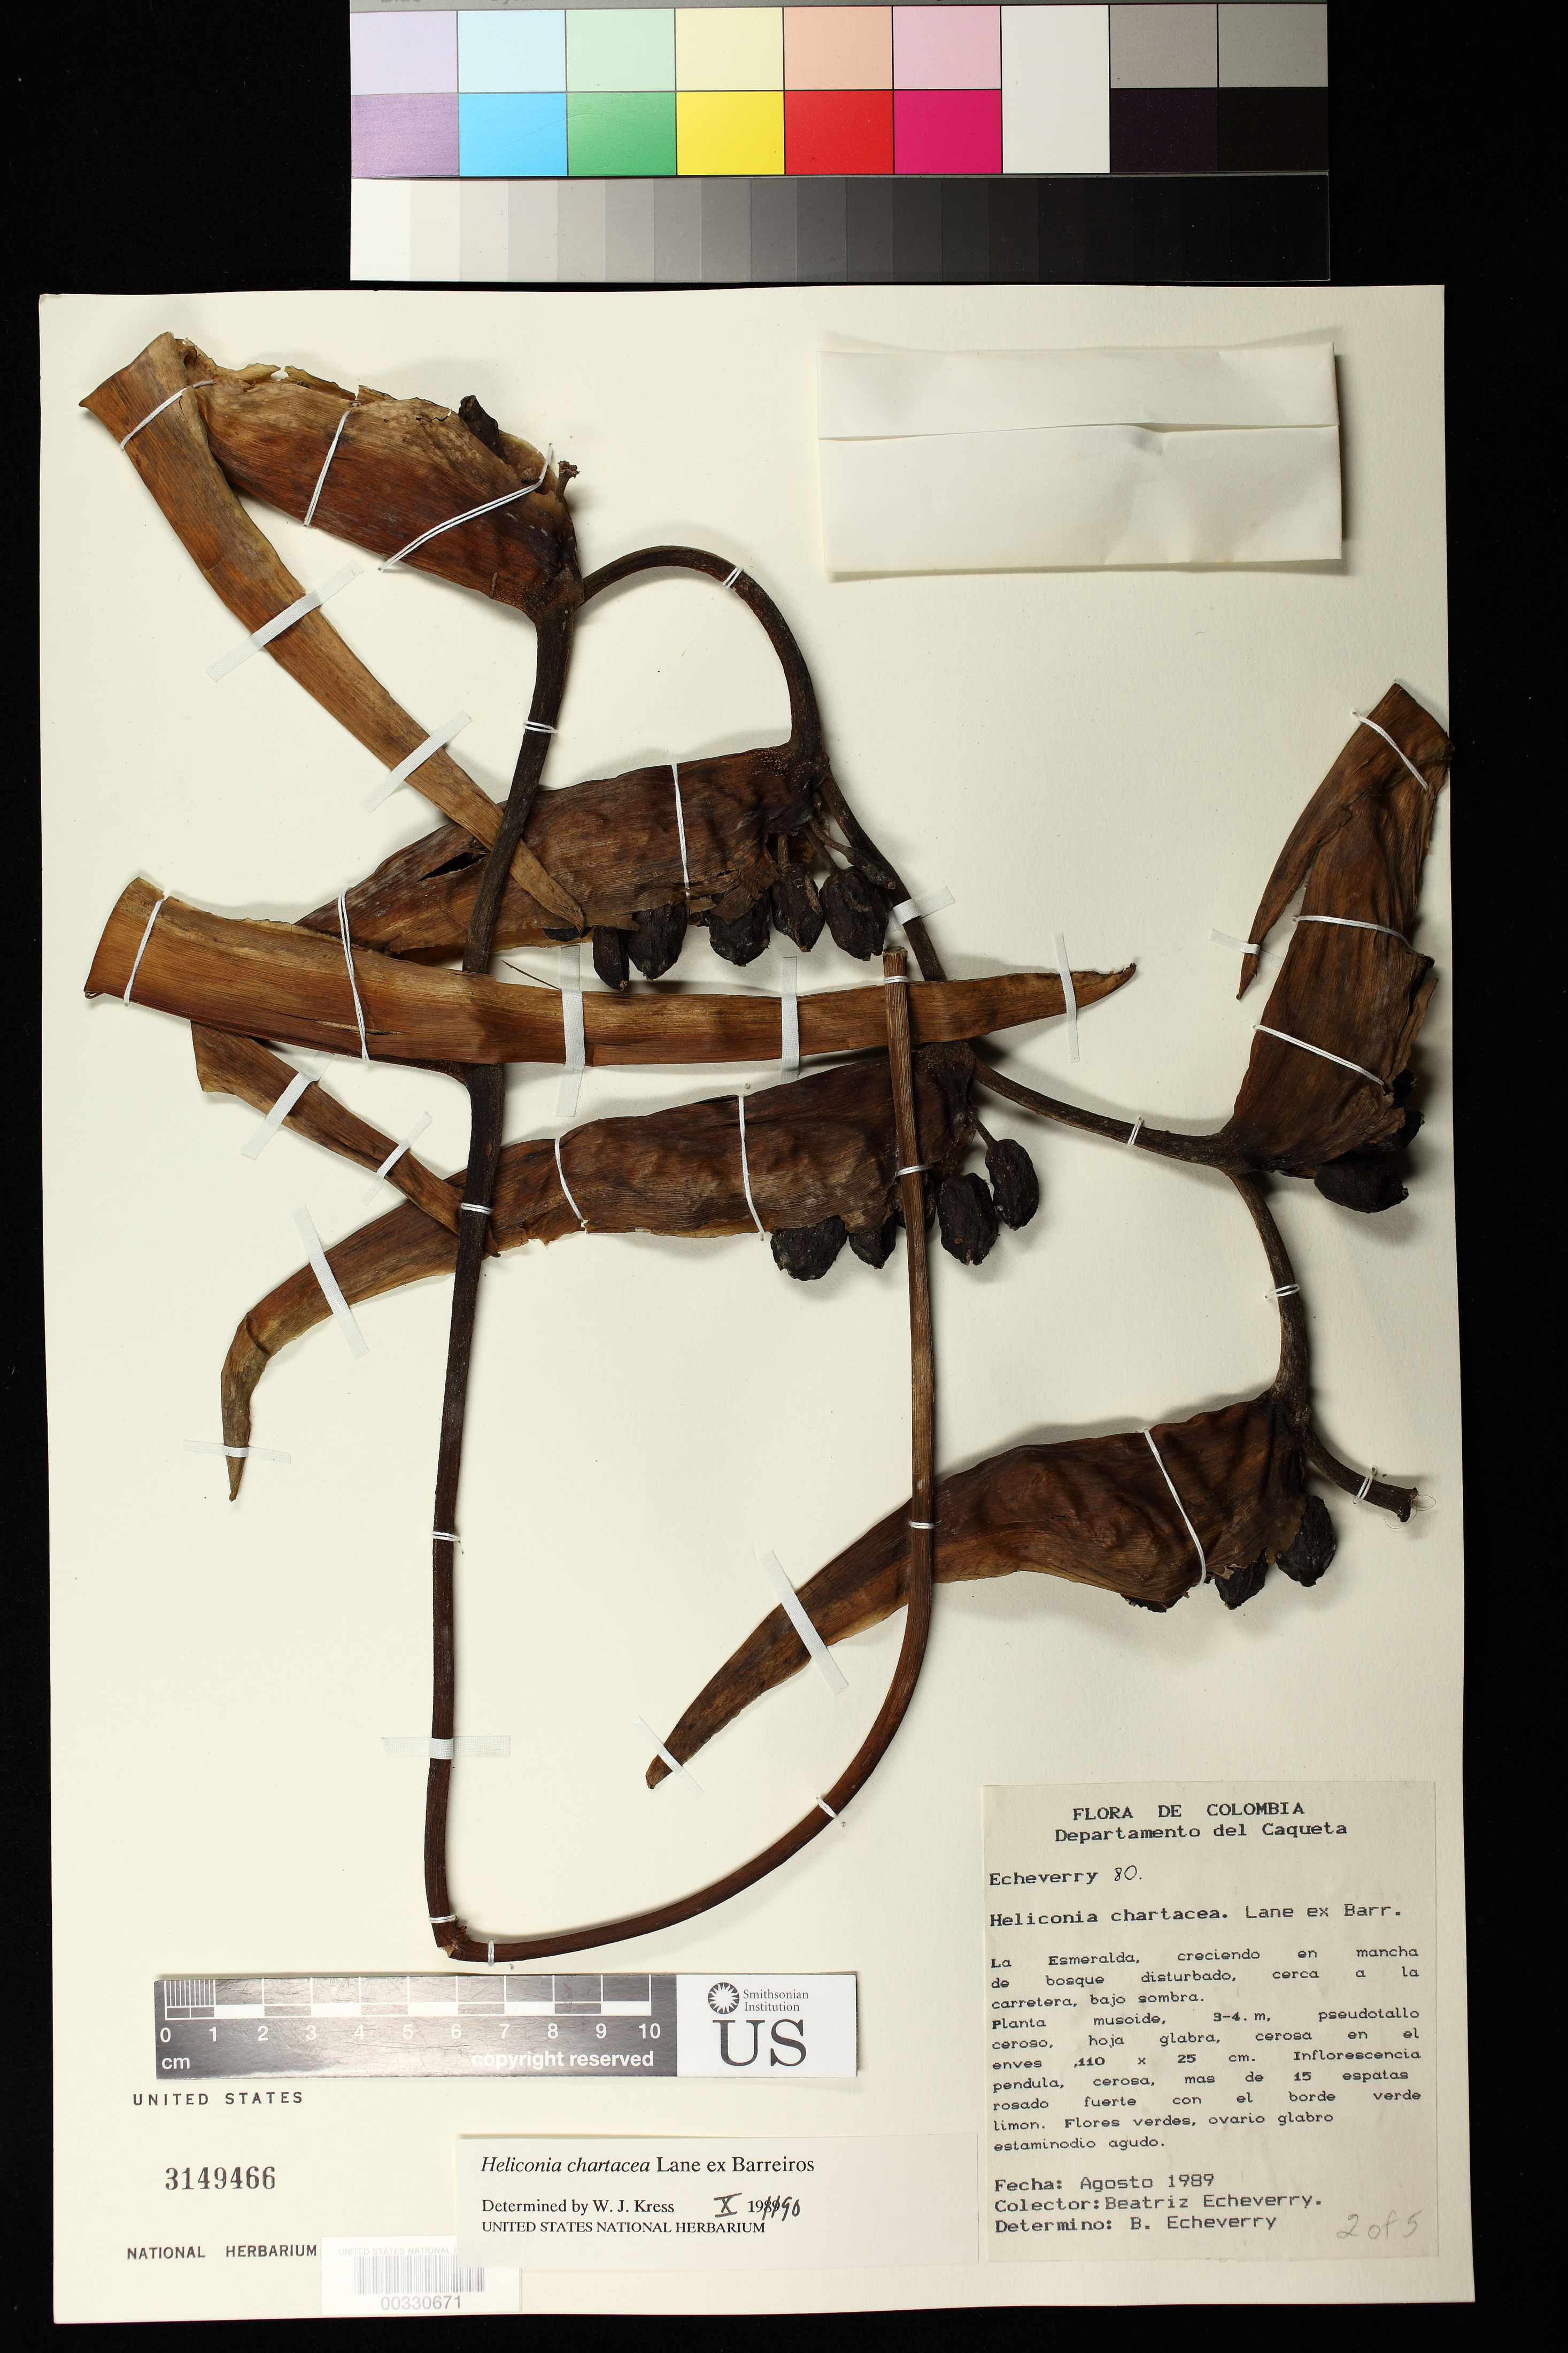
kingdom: Plantae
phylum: Tracheophyta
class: Liliopsida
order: Zingiberales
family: Heliconiaceae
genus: Heliconia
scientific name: Heliconia chartacea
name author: Lane ex Barreiros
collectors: B. Echeverry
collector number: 80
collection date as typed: Aug 1989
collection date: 1989-08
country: Colombia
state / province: Caquetá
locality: La Esmeralda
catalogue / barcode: US 3149466